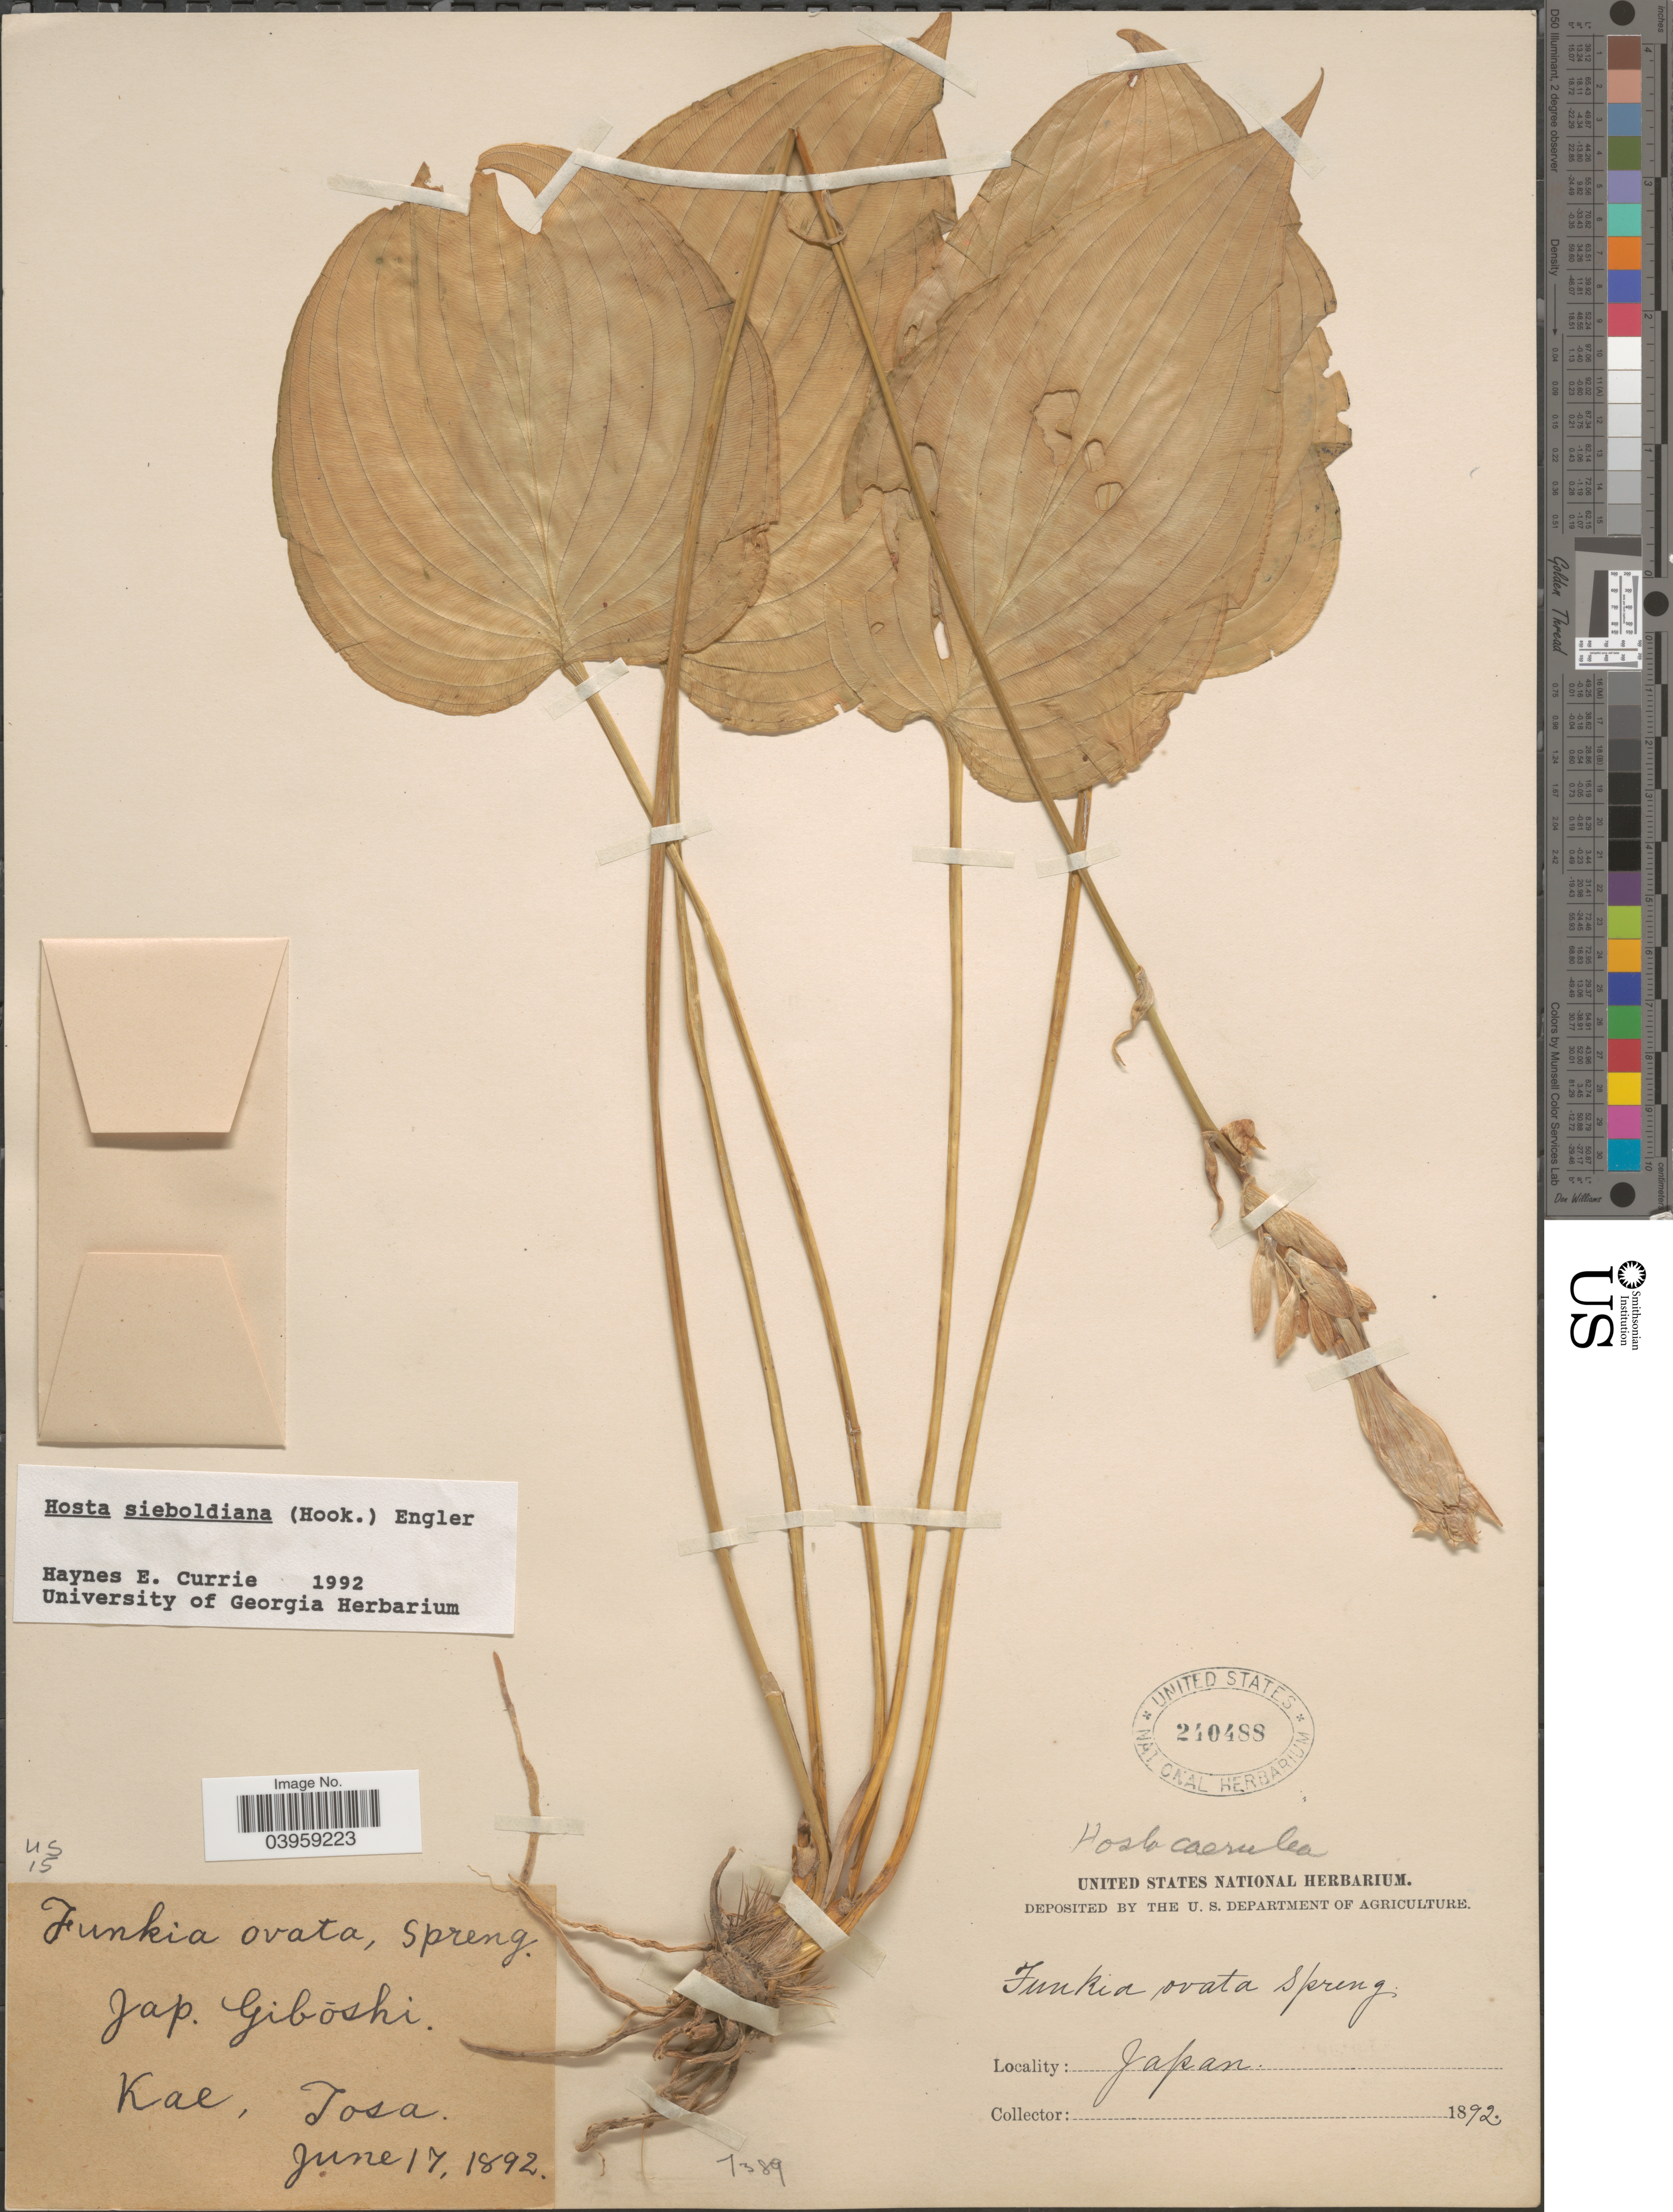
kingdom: Plantae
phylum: Tracheophyta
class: Liliopsida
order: Asparagales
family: Asparagaceae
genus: Hosta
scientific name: Hosta sieboldiana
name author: Engl.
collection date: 1892-06-17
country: Japan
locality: Kae, Tosa.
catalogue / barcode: US 240488